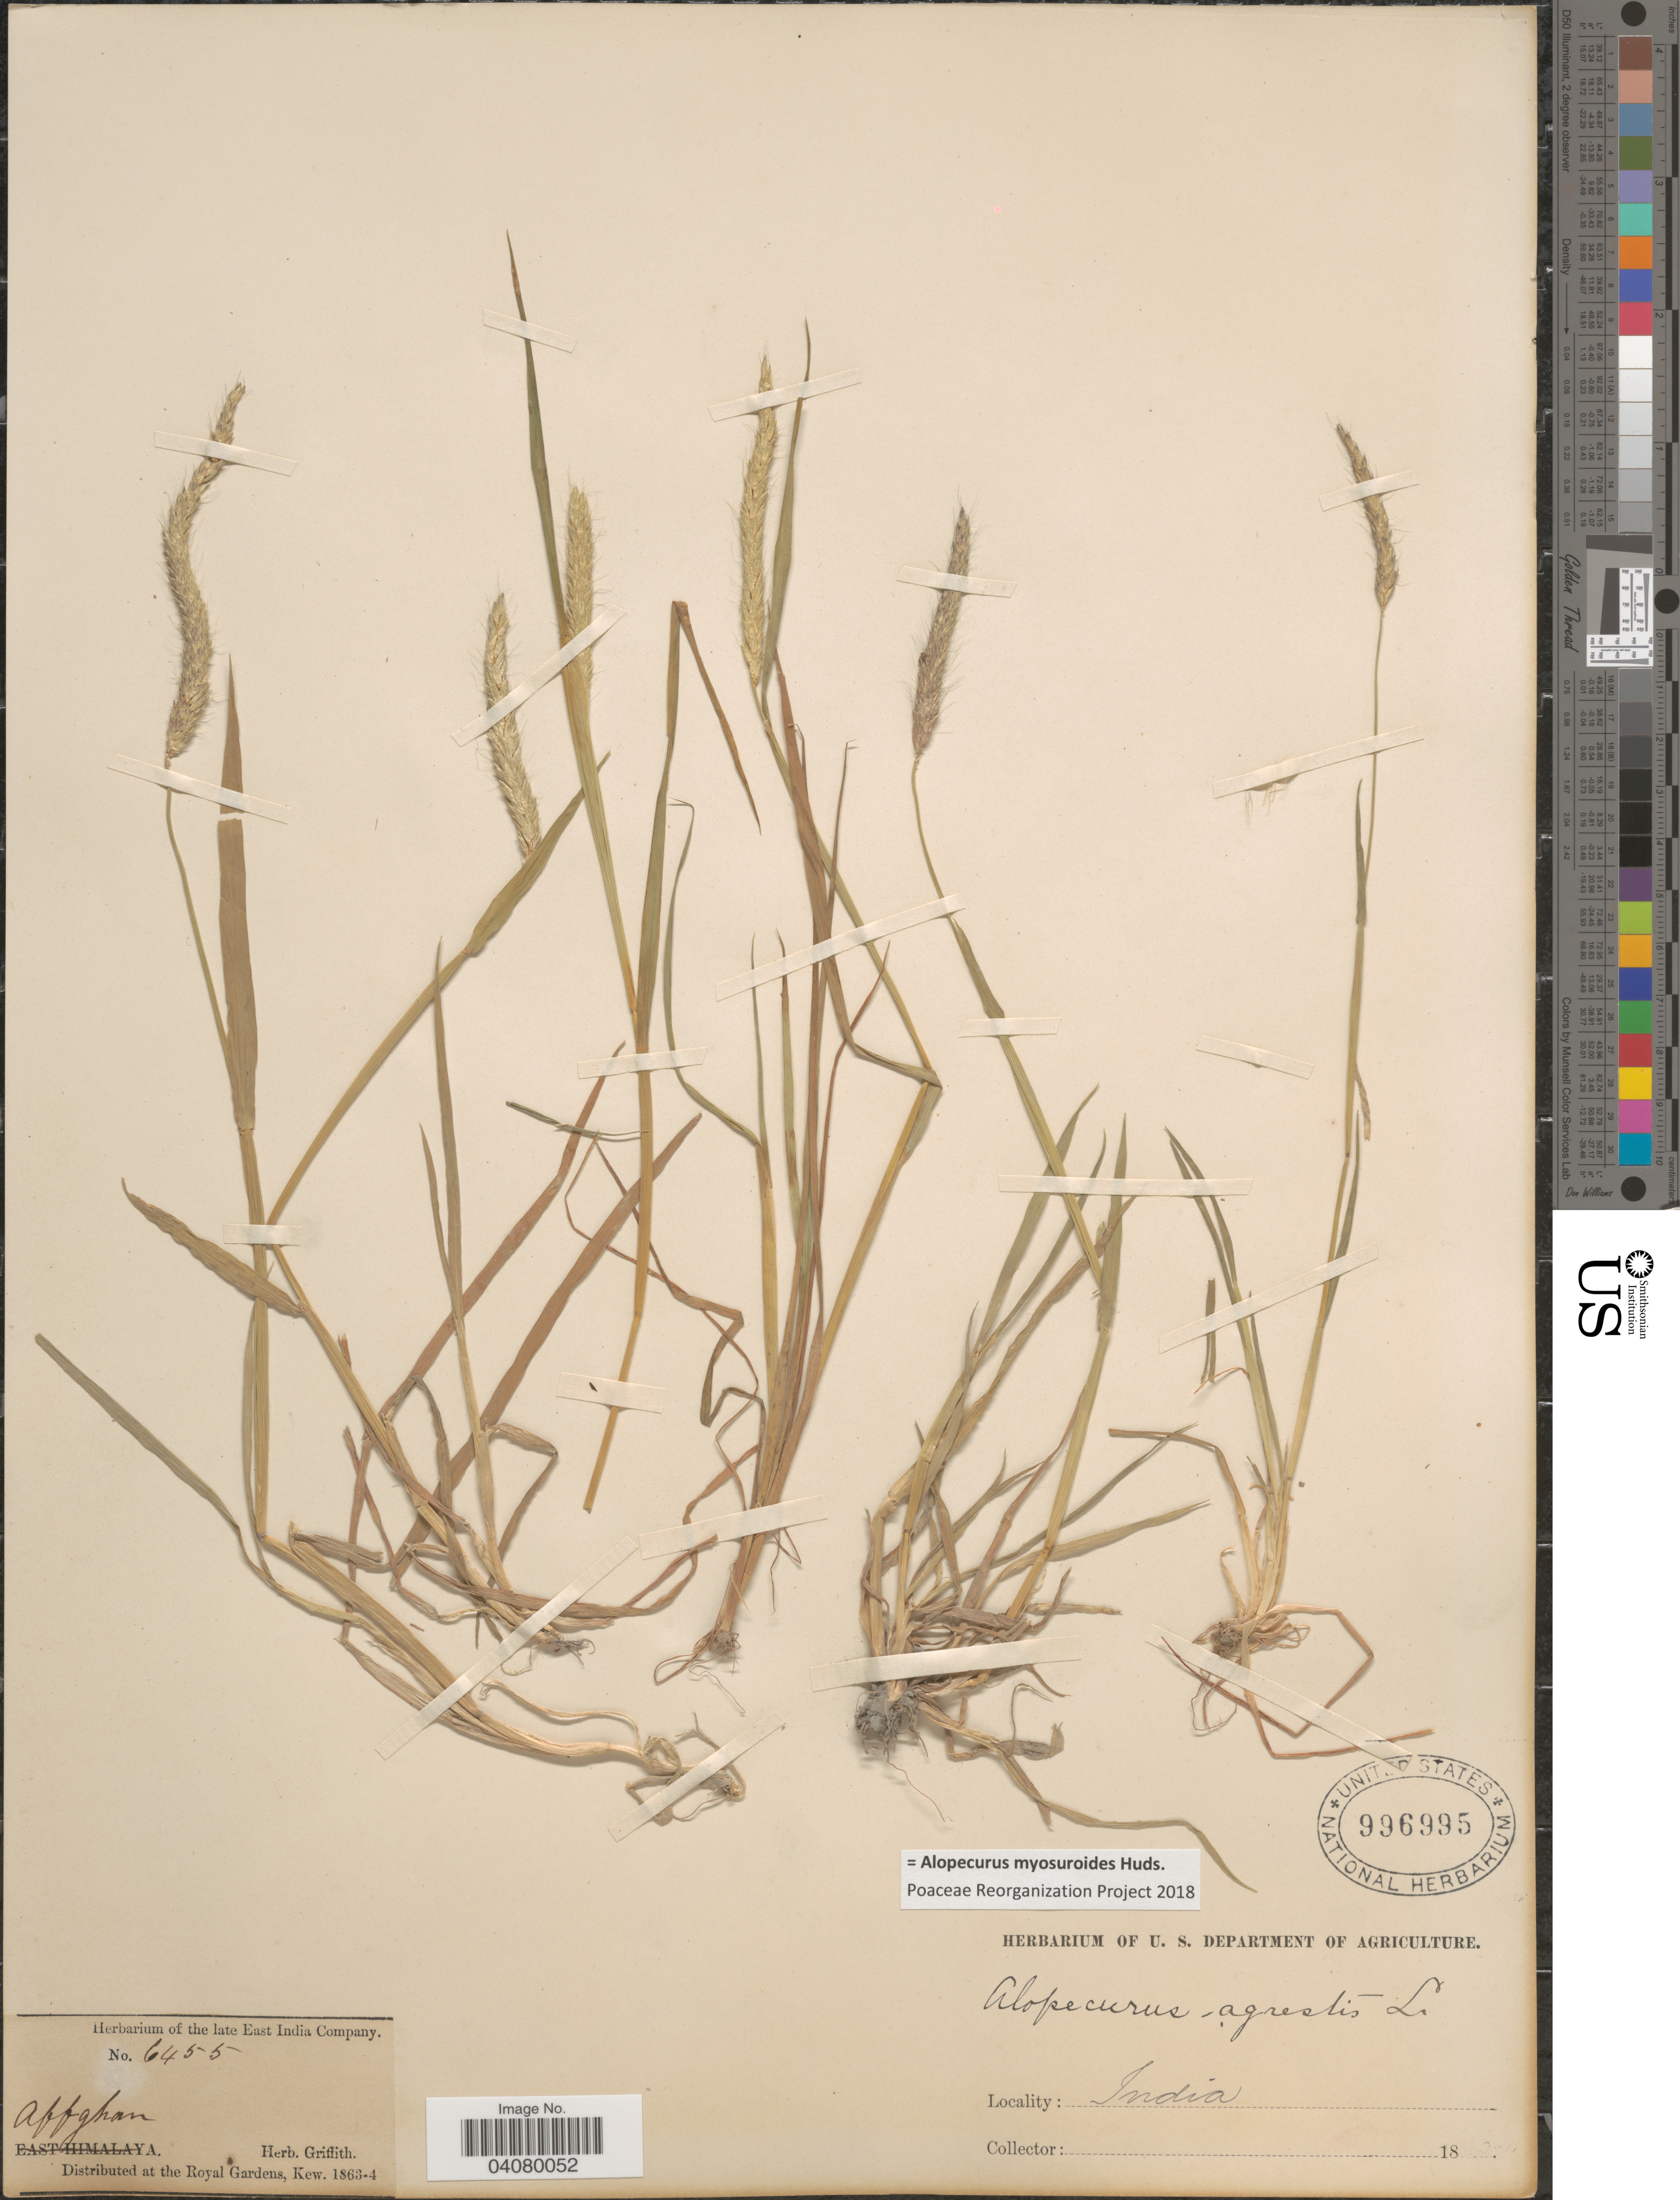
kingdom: Plantae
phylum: Tracheophyta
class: Liliopsida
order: Poales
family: Poaceae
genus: Alopecurus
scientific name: Alopecurus myosuroides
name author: Huds.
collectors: ex herb. Griffith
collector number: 6455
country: India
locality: Affghan.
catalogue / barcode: US 996995